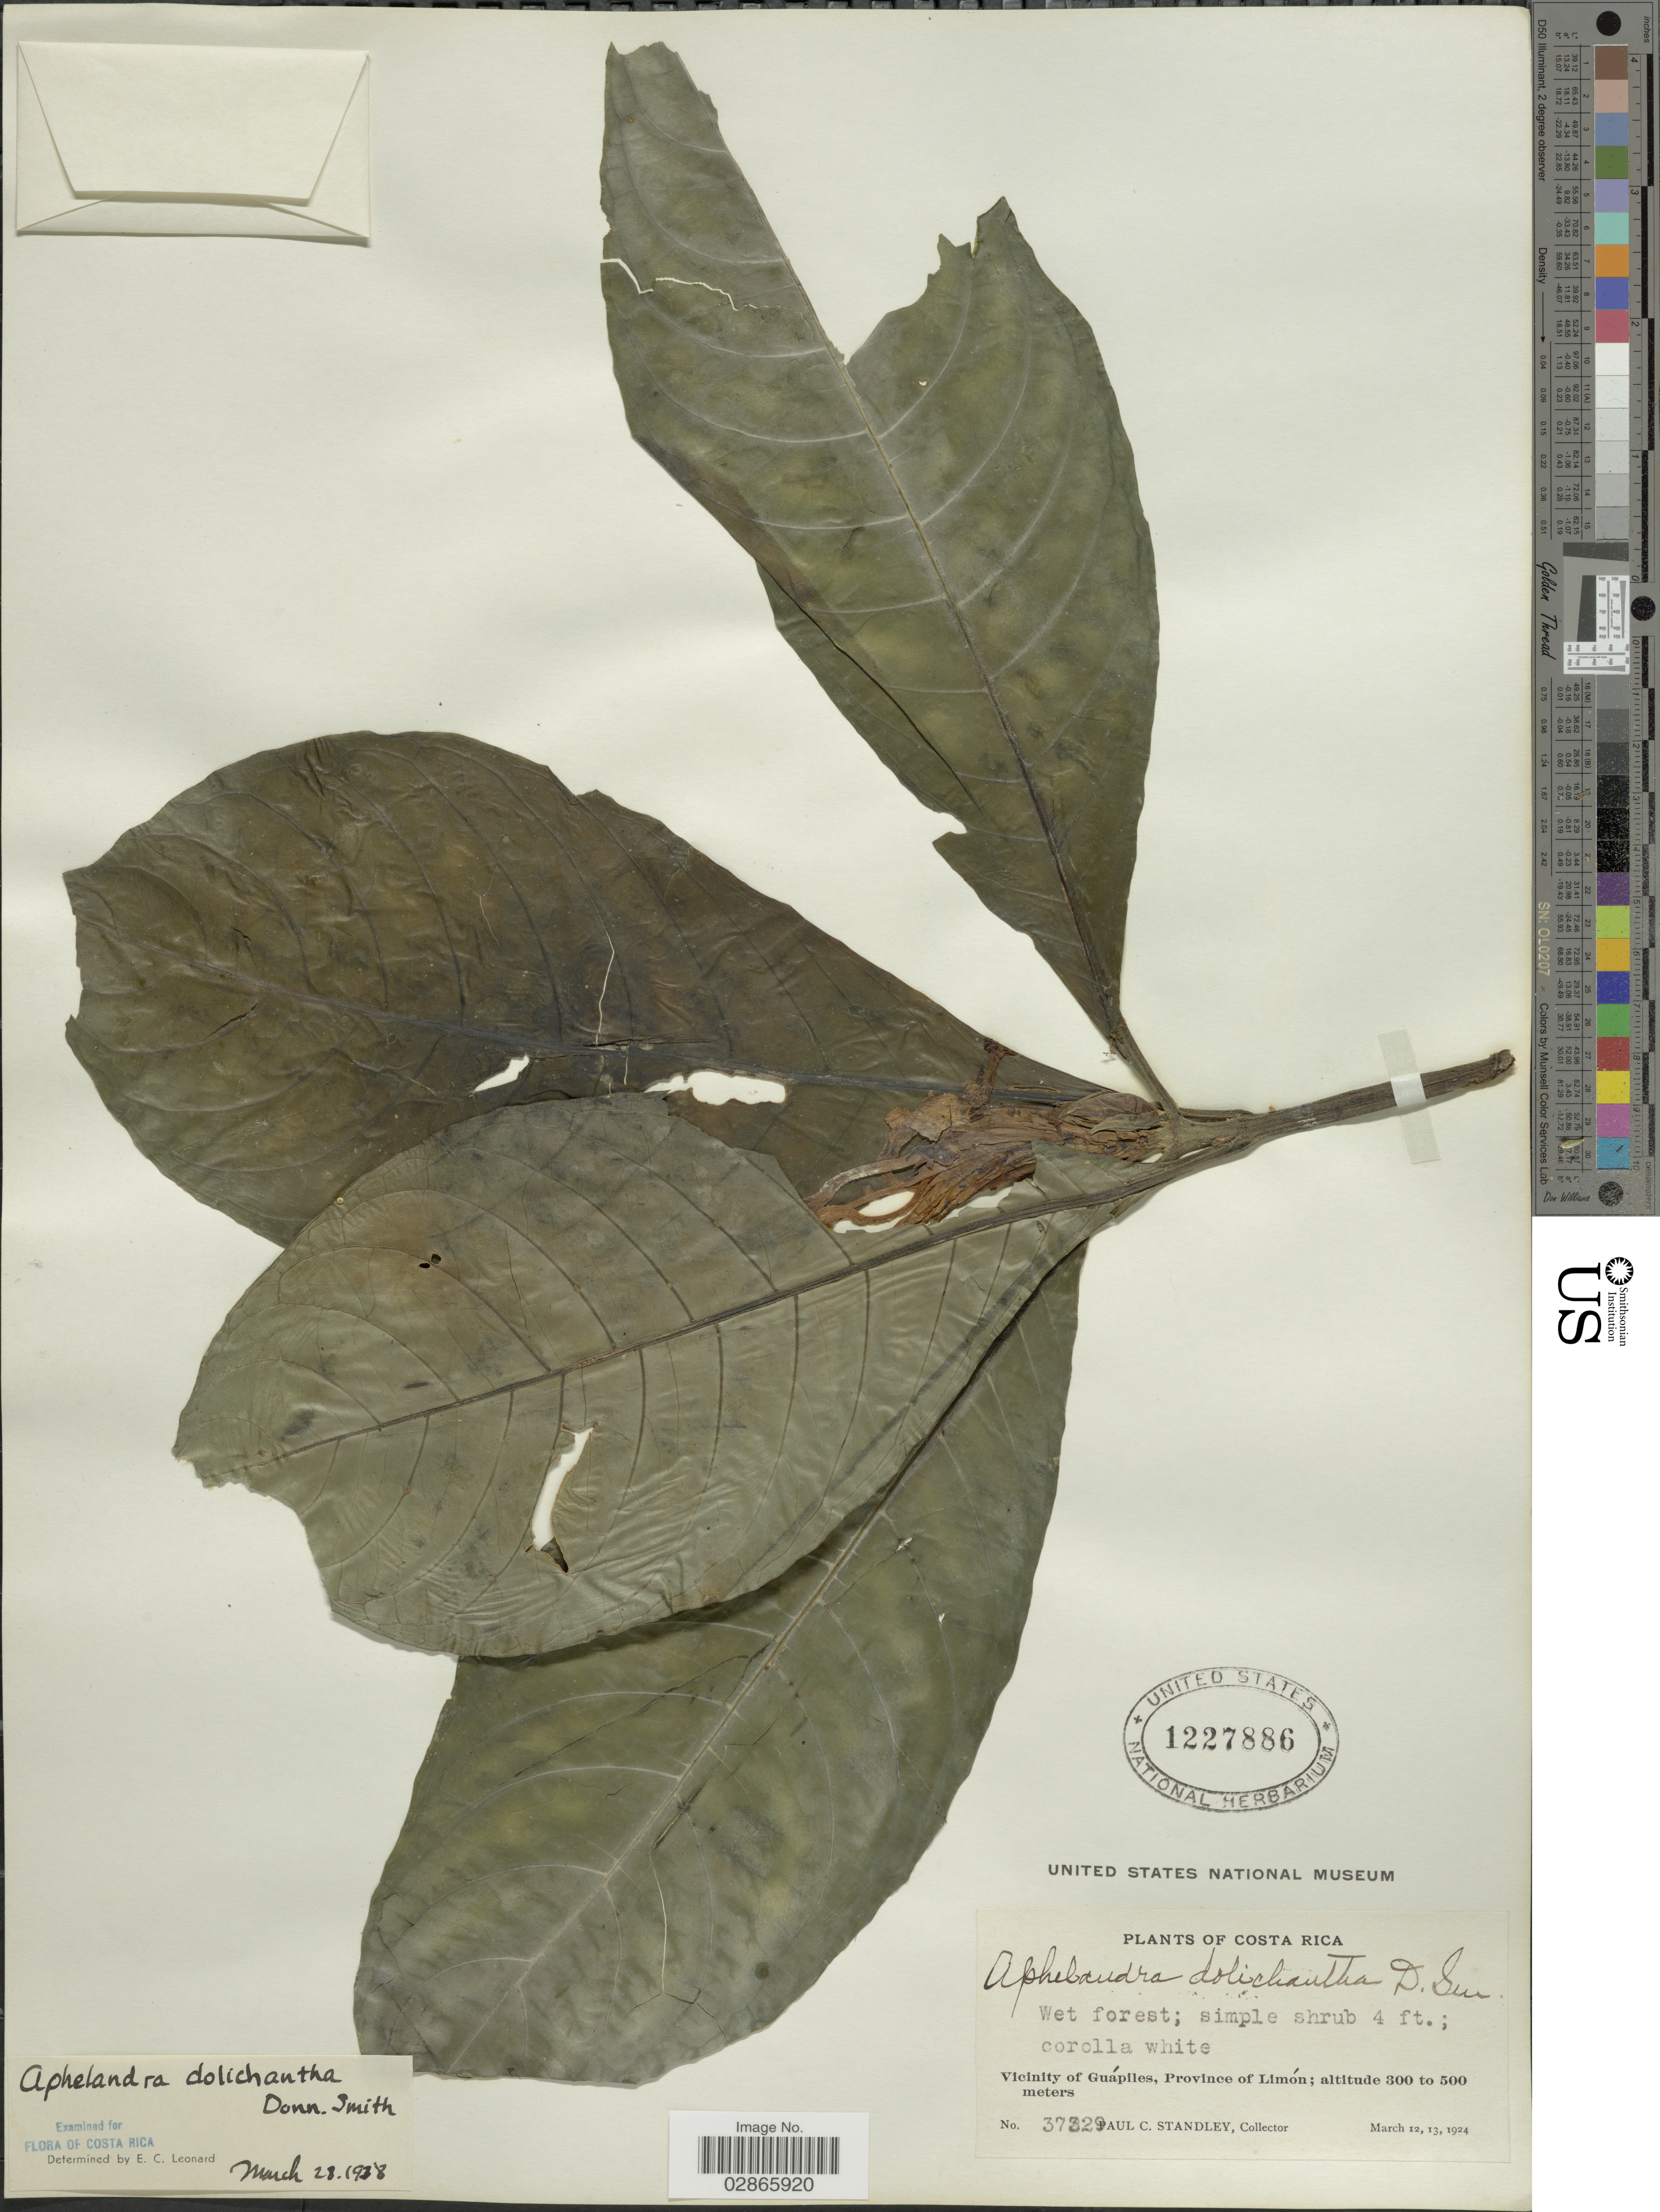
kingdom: Plantae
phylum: Tracheophyta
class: Magnoliopsida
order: Lamiales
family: Acanthaceae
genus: Aphelandra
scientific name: Aphelandra dolichantha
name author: Donn. Sm.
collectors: P. C. Standley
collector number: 37329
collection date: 1924-03-12/1924-03-13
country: Costa Rica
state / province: Limón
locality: Vicinity of Guápiles.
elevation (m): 300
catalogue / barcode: US 1227886